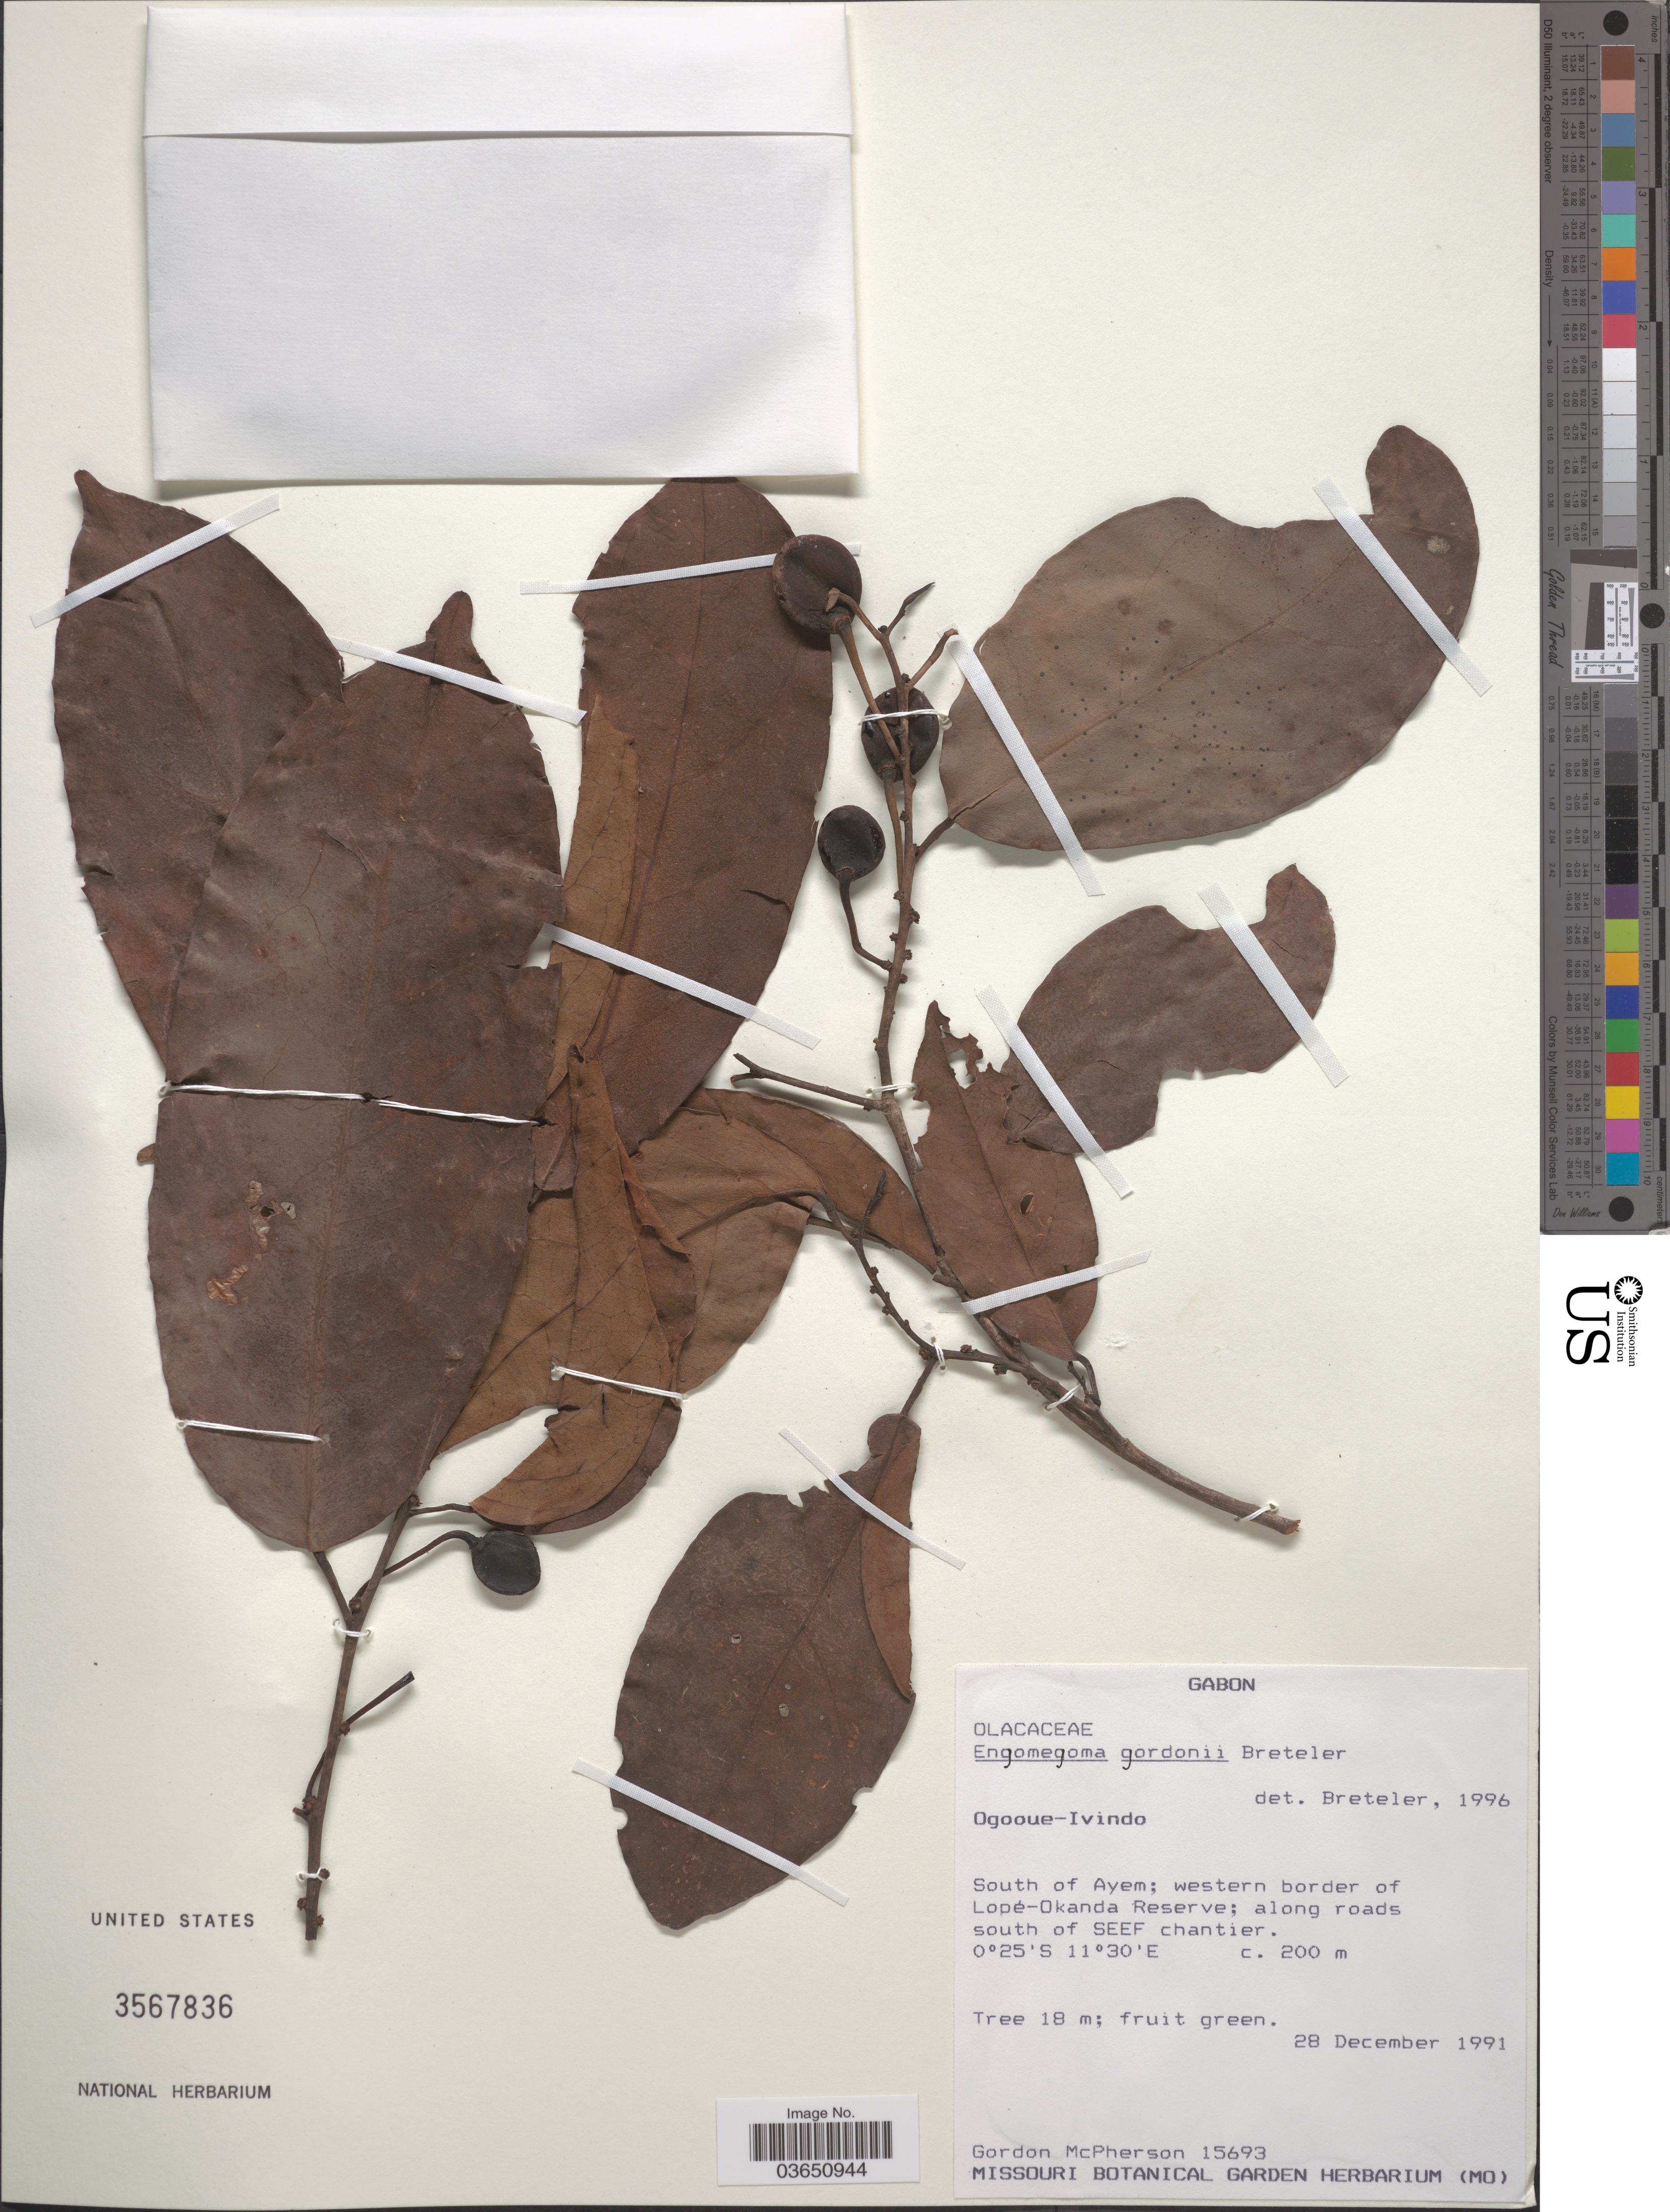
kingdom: Plantae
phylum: Tracheophyta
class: Magnoliopsida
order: Santalales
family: Strombosiaceae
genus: Engomegoma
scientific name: Engomegoma gordonii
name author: Breteler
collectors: G. McPherson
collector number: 15693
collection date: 1991-12-28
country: Gabon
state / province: Ogooue-Ivindo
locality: South of Ayem; western border of Lopé-Okanda Reserve; along roads south of SEEF chantier.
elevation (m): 200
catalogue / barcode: US 3567836